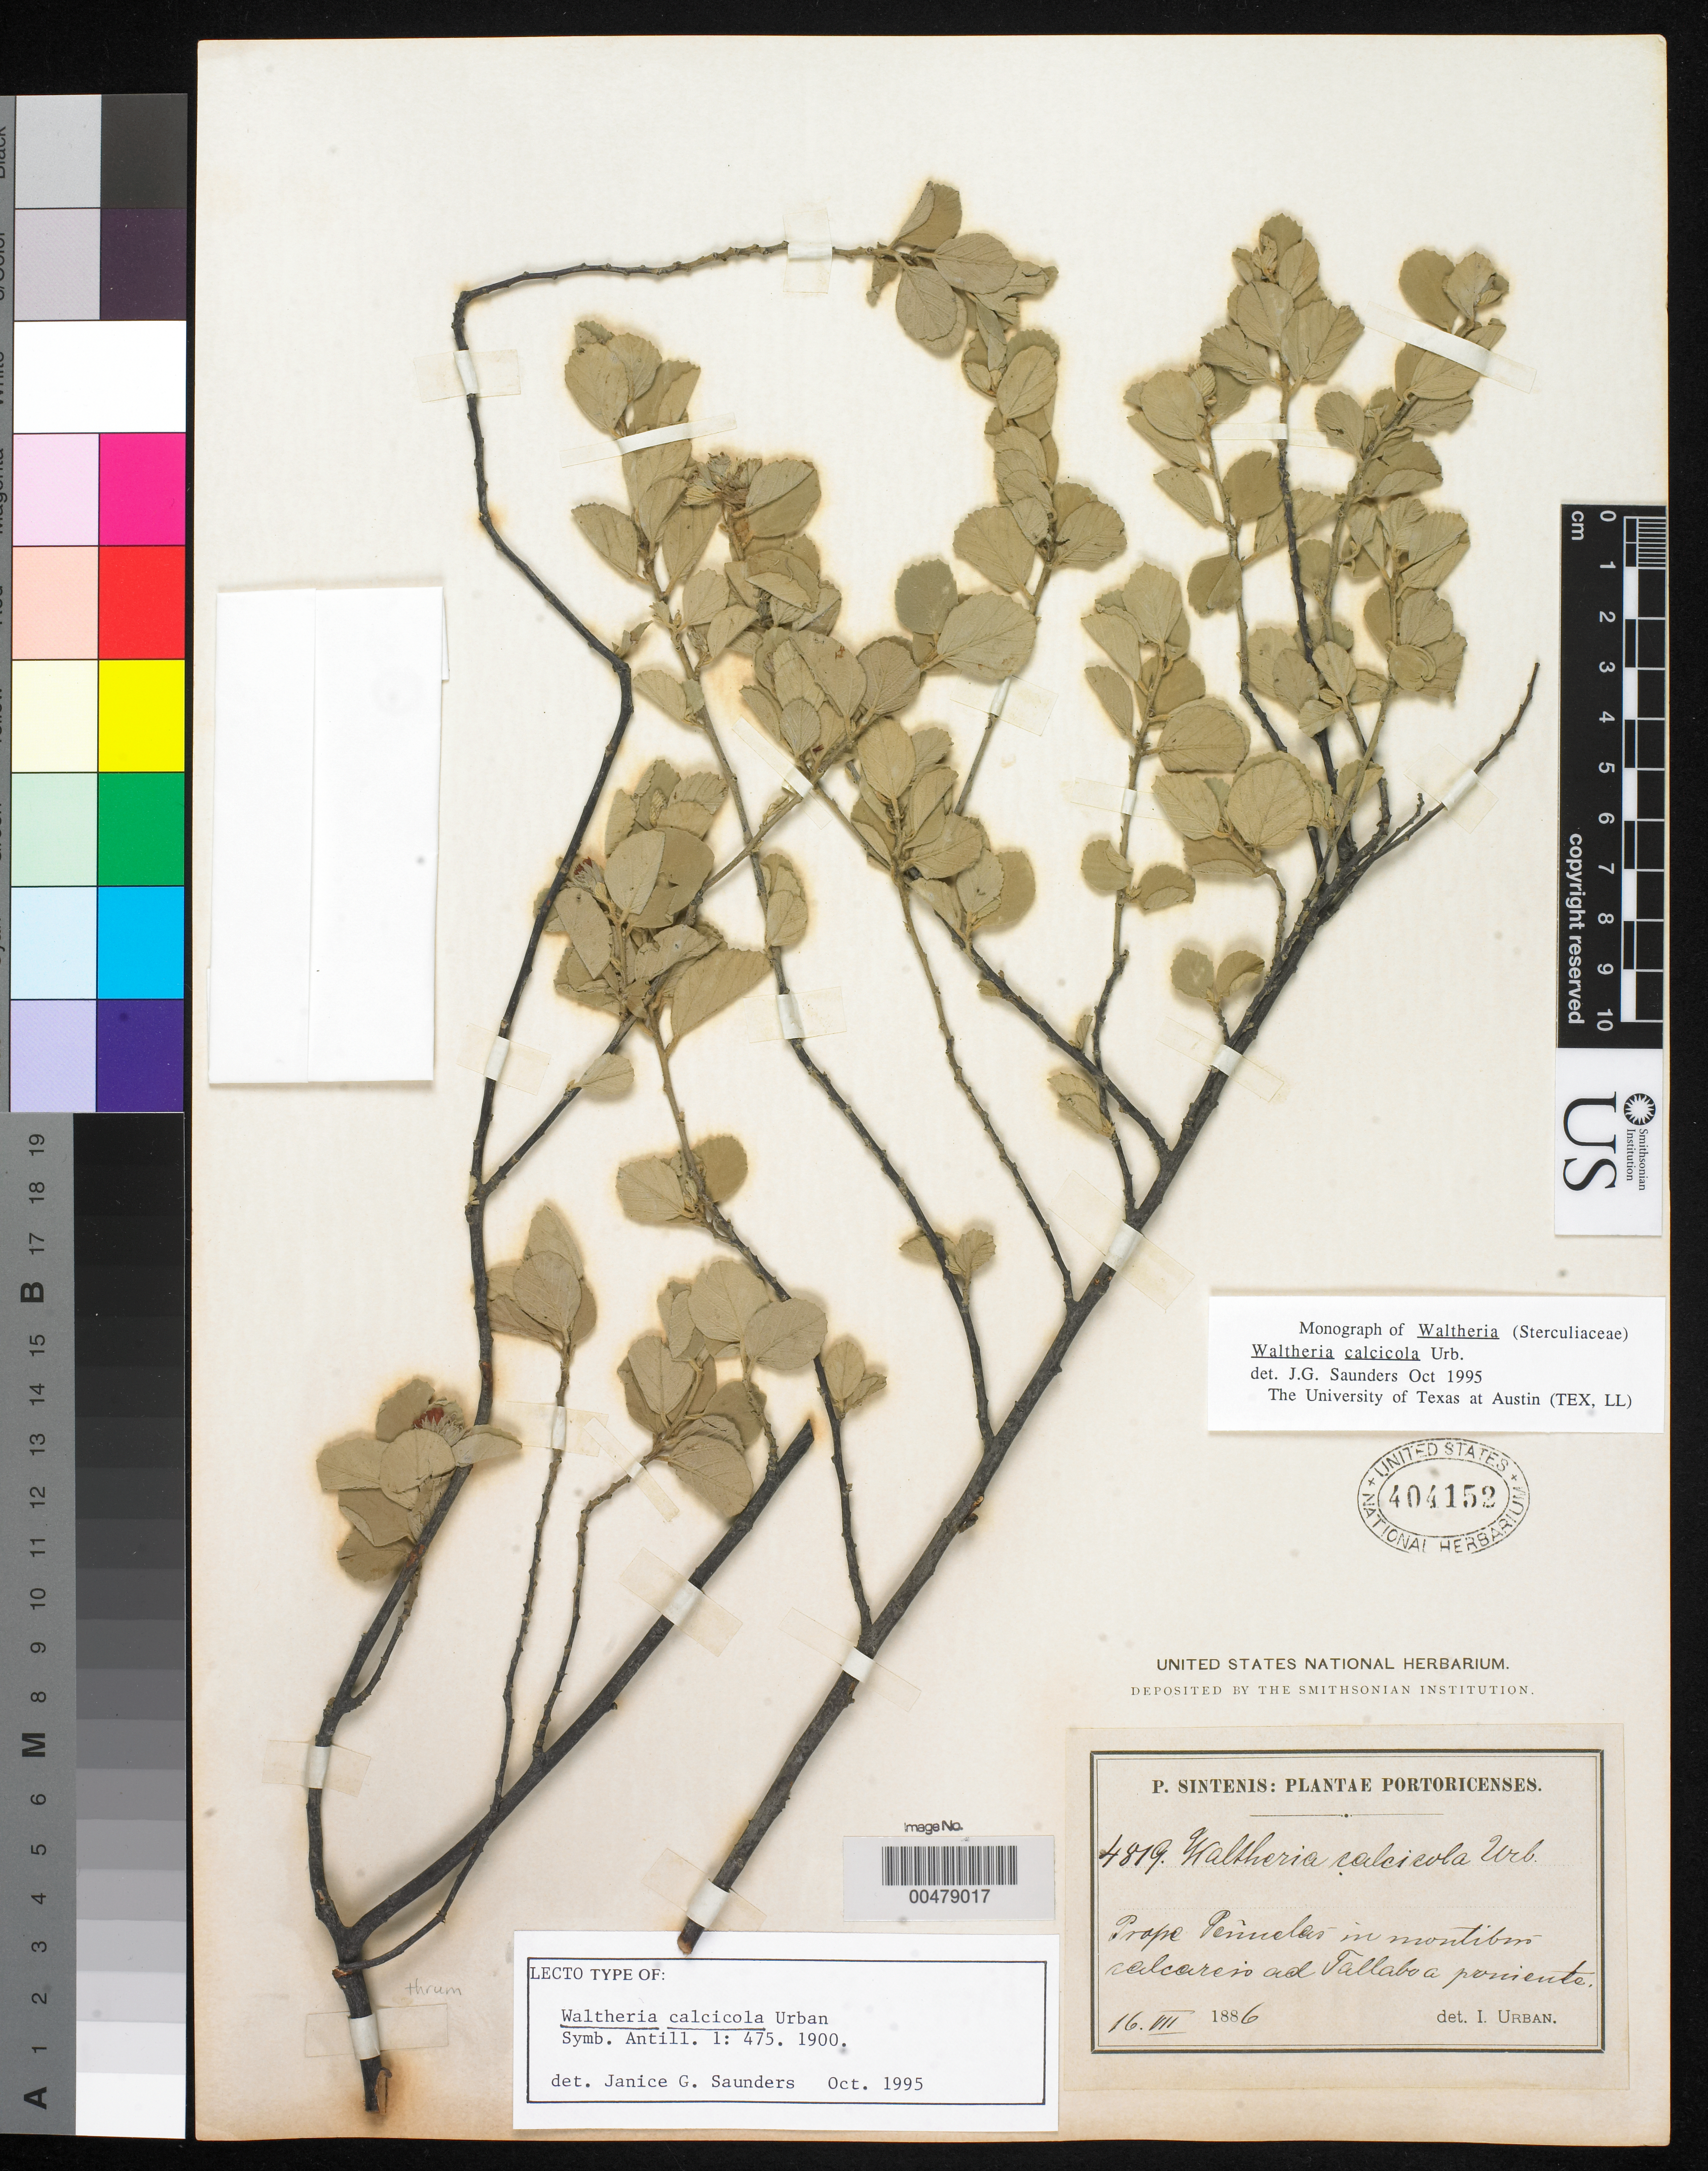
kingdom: Plantae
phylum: Tracheophyta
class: Magnoliopsida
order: Malvales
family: Malvaceae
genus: Waltheria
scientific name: Waltheria calcicola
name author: Urb.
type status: Isotype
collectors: I. Urban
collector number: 4819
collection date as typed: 16 Jul 1886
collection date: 1886-07-16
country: Puerto Rico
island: Greater Antilles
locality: Prope Penuelas, in montibus calcareis ad Tallaboaproniente.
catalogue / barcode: US 404152